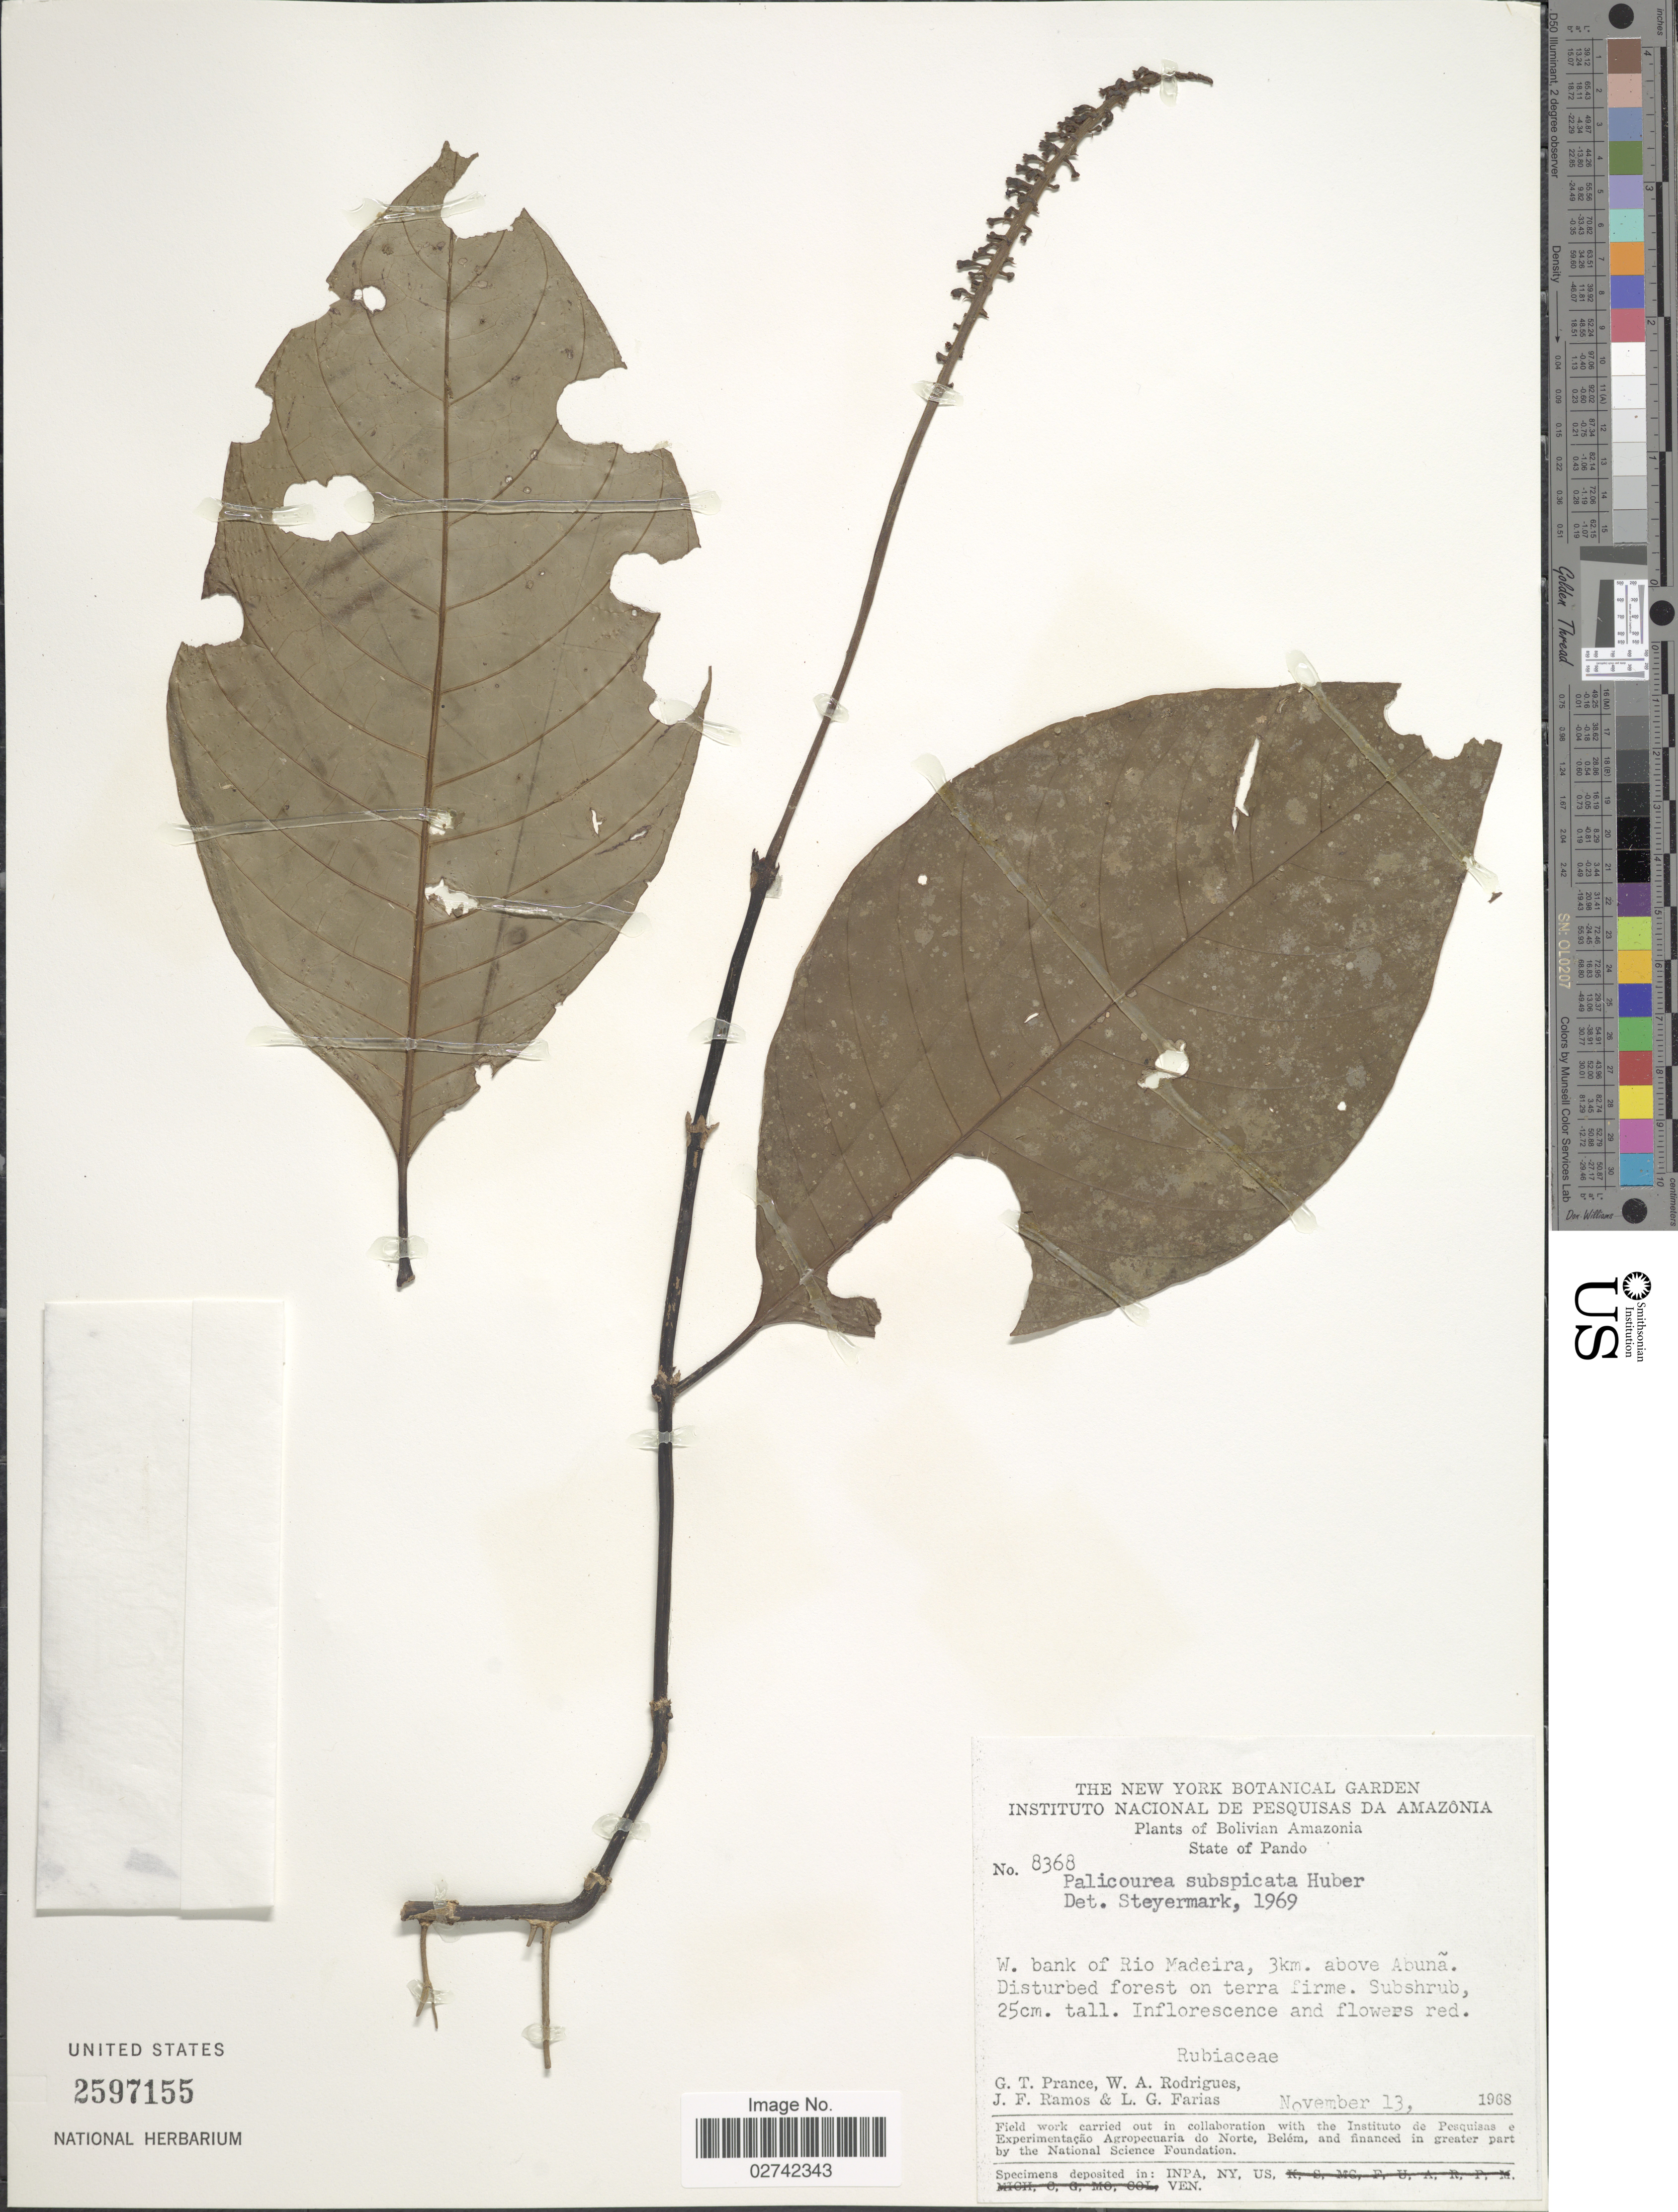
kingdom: Plantae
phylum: Tracheophyta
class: Magnoliopsida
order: Gentianales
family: Rubiaceae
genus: Palicourea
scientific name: Palicourea subspicata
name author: Huber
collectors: G. T. Prance, W. A. Rodrigues, J. F. Ramos & L. G. Farias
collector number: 8368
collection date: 1968-11-13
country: Bolivia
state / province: Pando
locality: Bolivian Amazonia, W. bank of Rio Madeira, 3 km. above Abuna, Disturbed forest.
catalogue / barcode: US 2597155